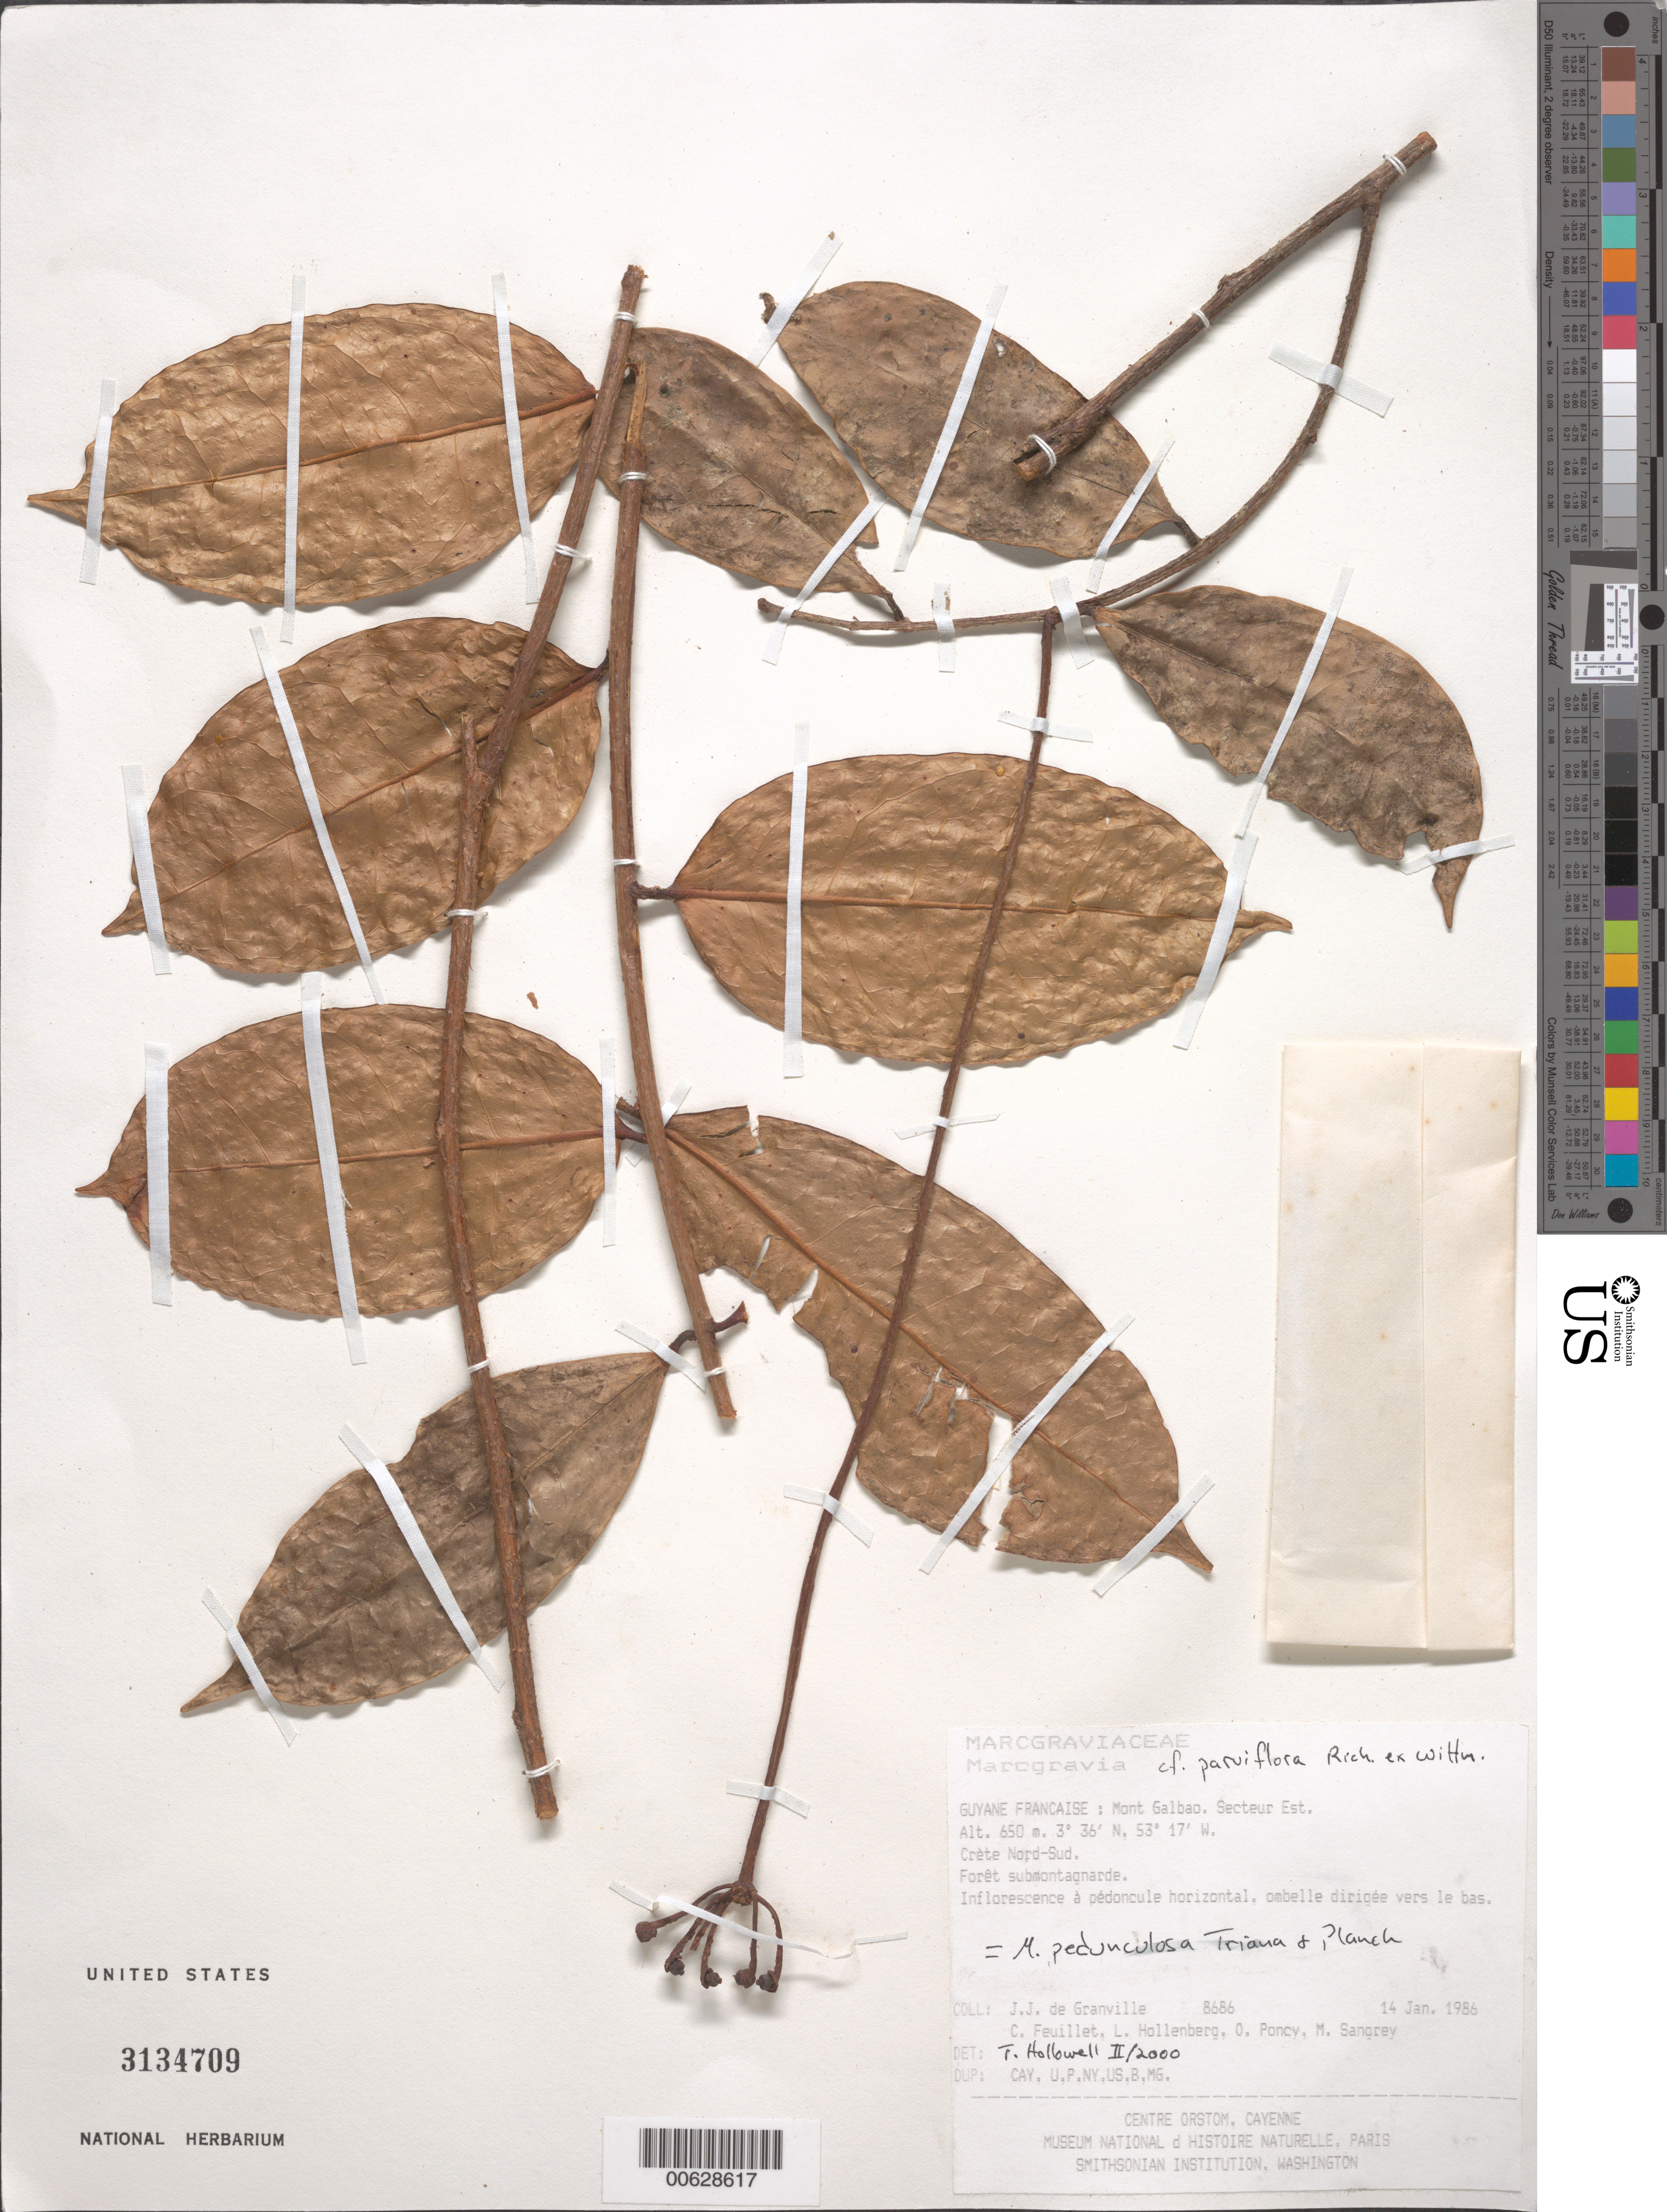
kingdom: Plantae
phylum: Tracheophyta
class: Magnoliopsida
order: Ericales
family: Marcgraviaceae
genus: Marcgravia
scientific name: Marcgravia pedunculosa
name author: Triana & Planch.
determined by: Hollowell, T. H., (BOT), Smithsonian Institution - National Museum of Natural History (UNITED STATES)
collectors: J.-J. de Granville, C. Feuillet, L. Hollenberg, O. Poncy & M. S. Sangrey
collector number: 8686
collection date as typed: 14-Jan-86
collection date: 1986-01-14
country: French Guiana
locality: Mont Galbao. Secteur Est. Crête Nord Sud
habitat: Forêt submontagnarde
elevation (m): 650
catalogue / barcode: US 3134709